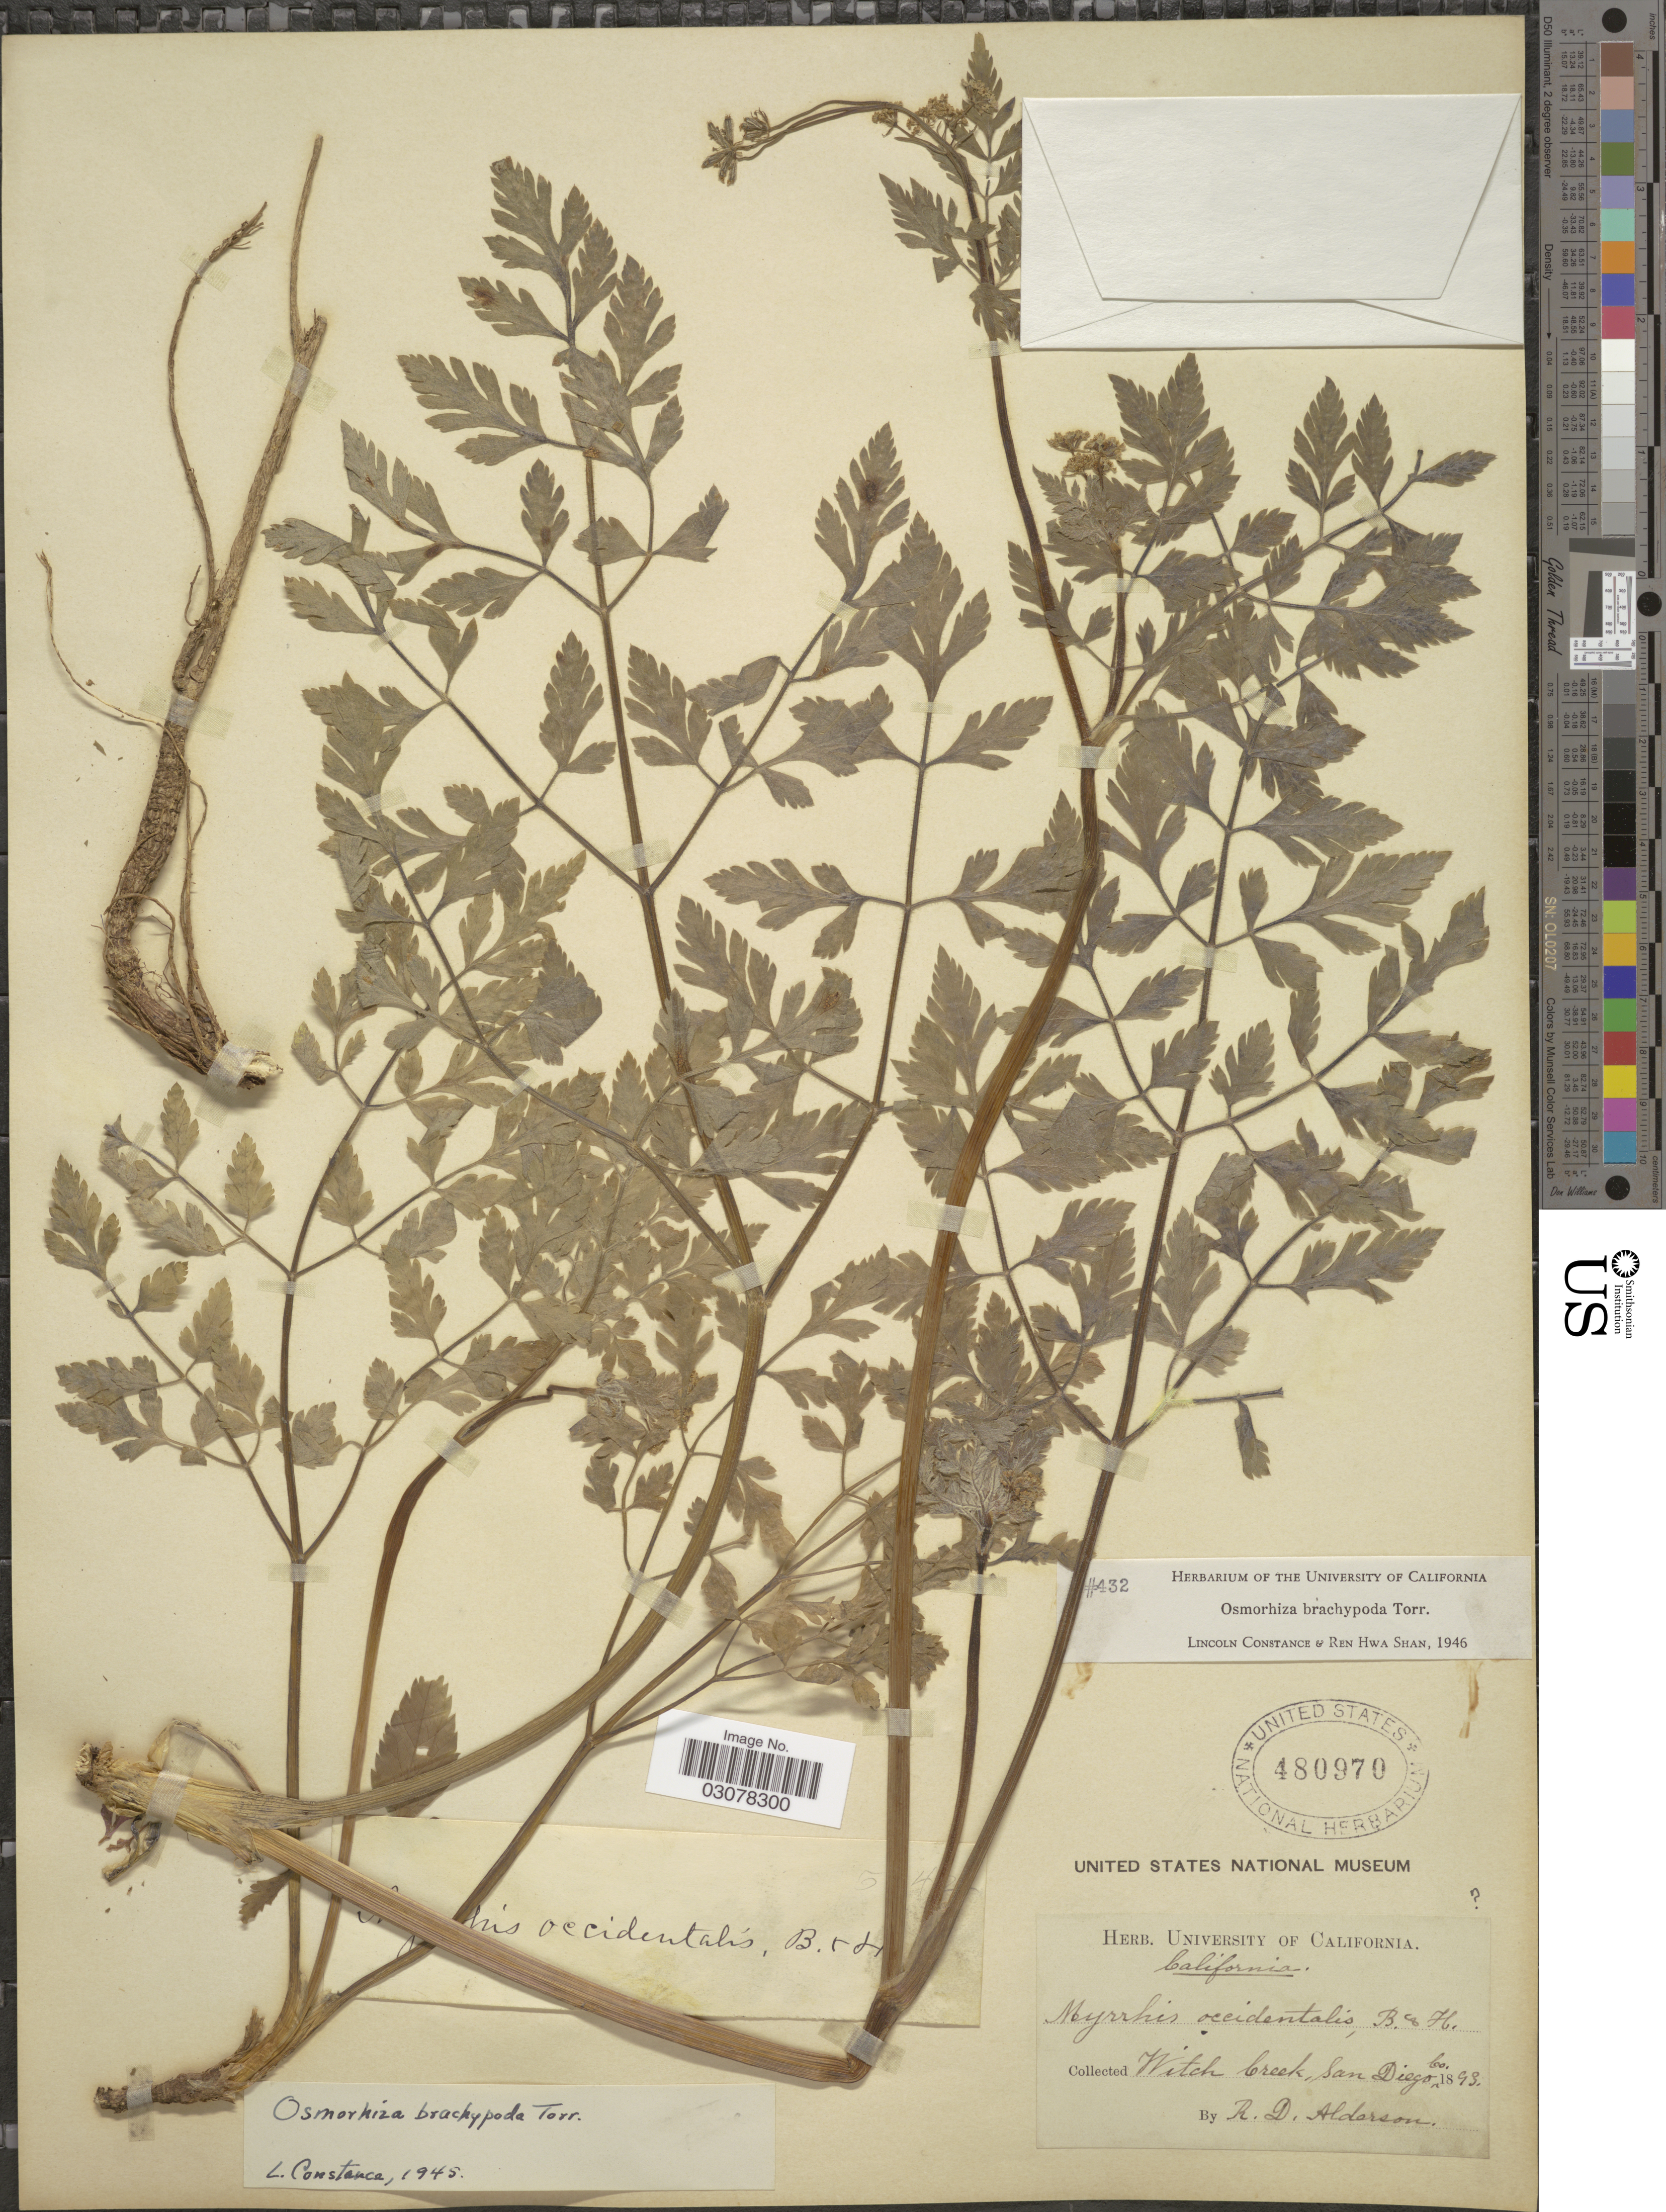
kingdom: Plantae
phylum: Tracheophyta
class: Magnoliopsida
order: Apiales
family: Apiaceae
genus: Osmorhiza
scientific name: Osmorhiza brachypoda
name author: Torr. ex Durand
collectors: R. Alderson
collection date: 1893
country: United States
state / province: California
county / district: San Diego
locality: Witch Creek, San Diego Co.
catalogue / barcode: US 480970